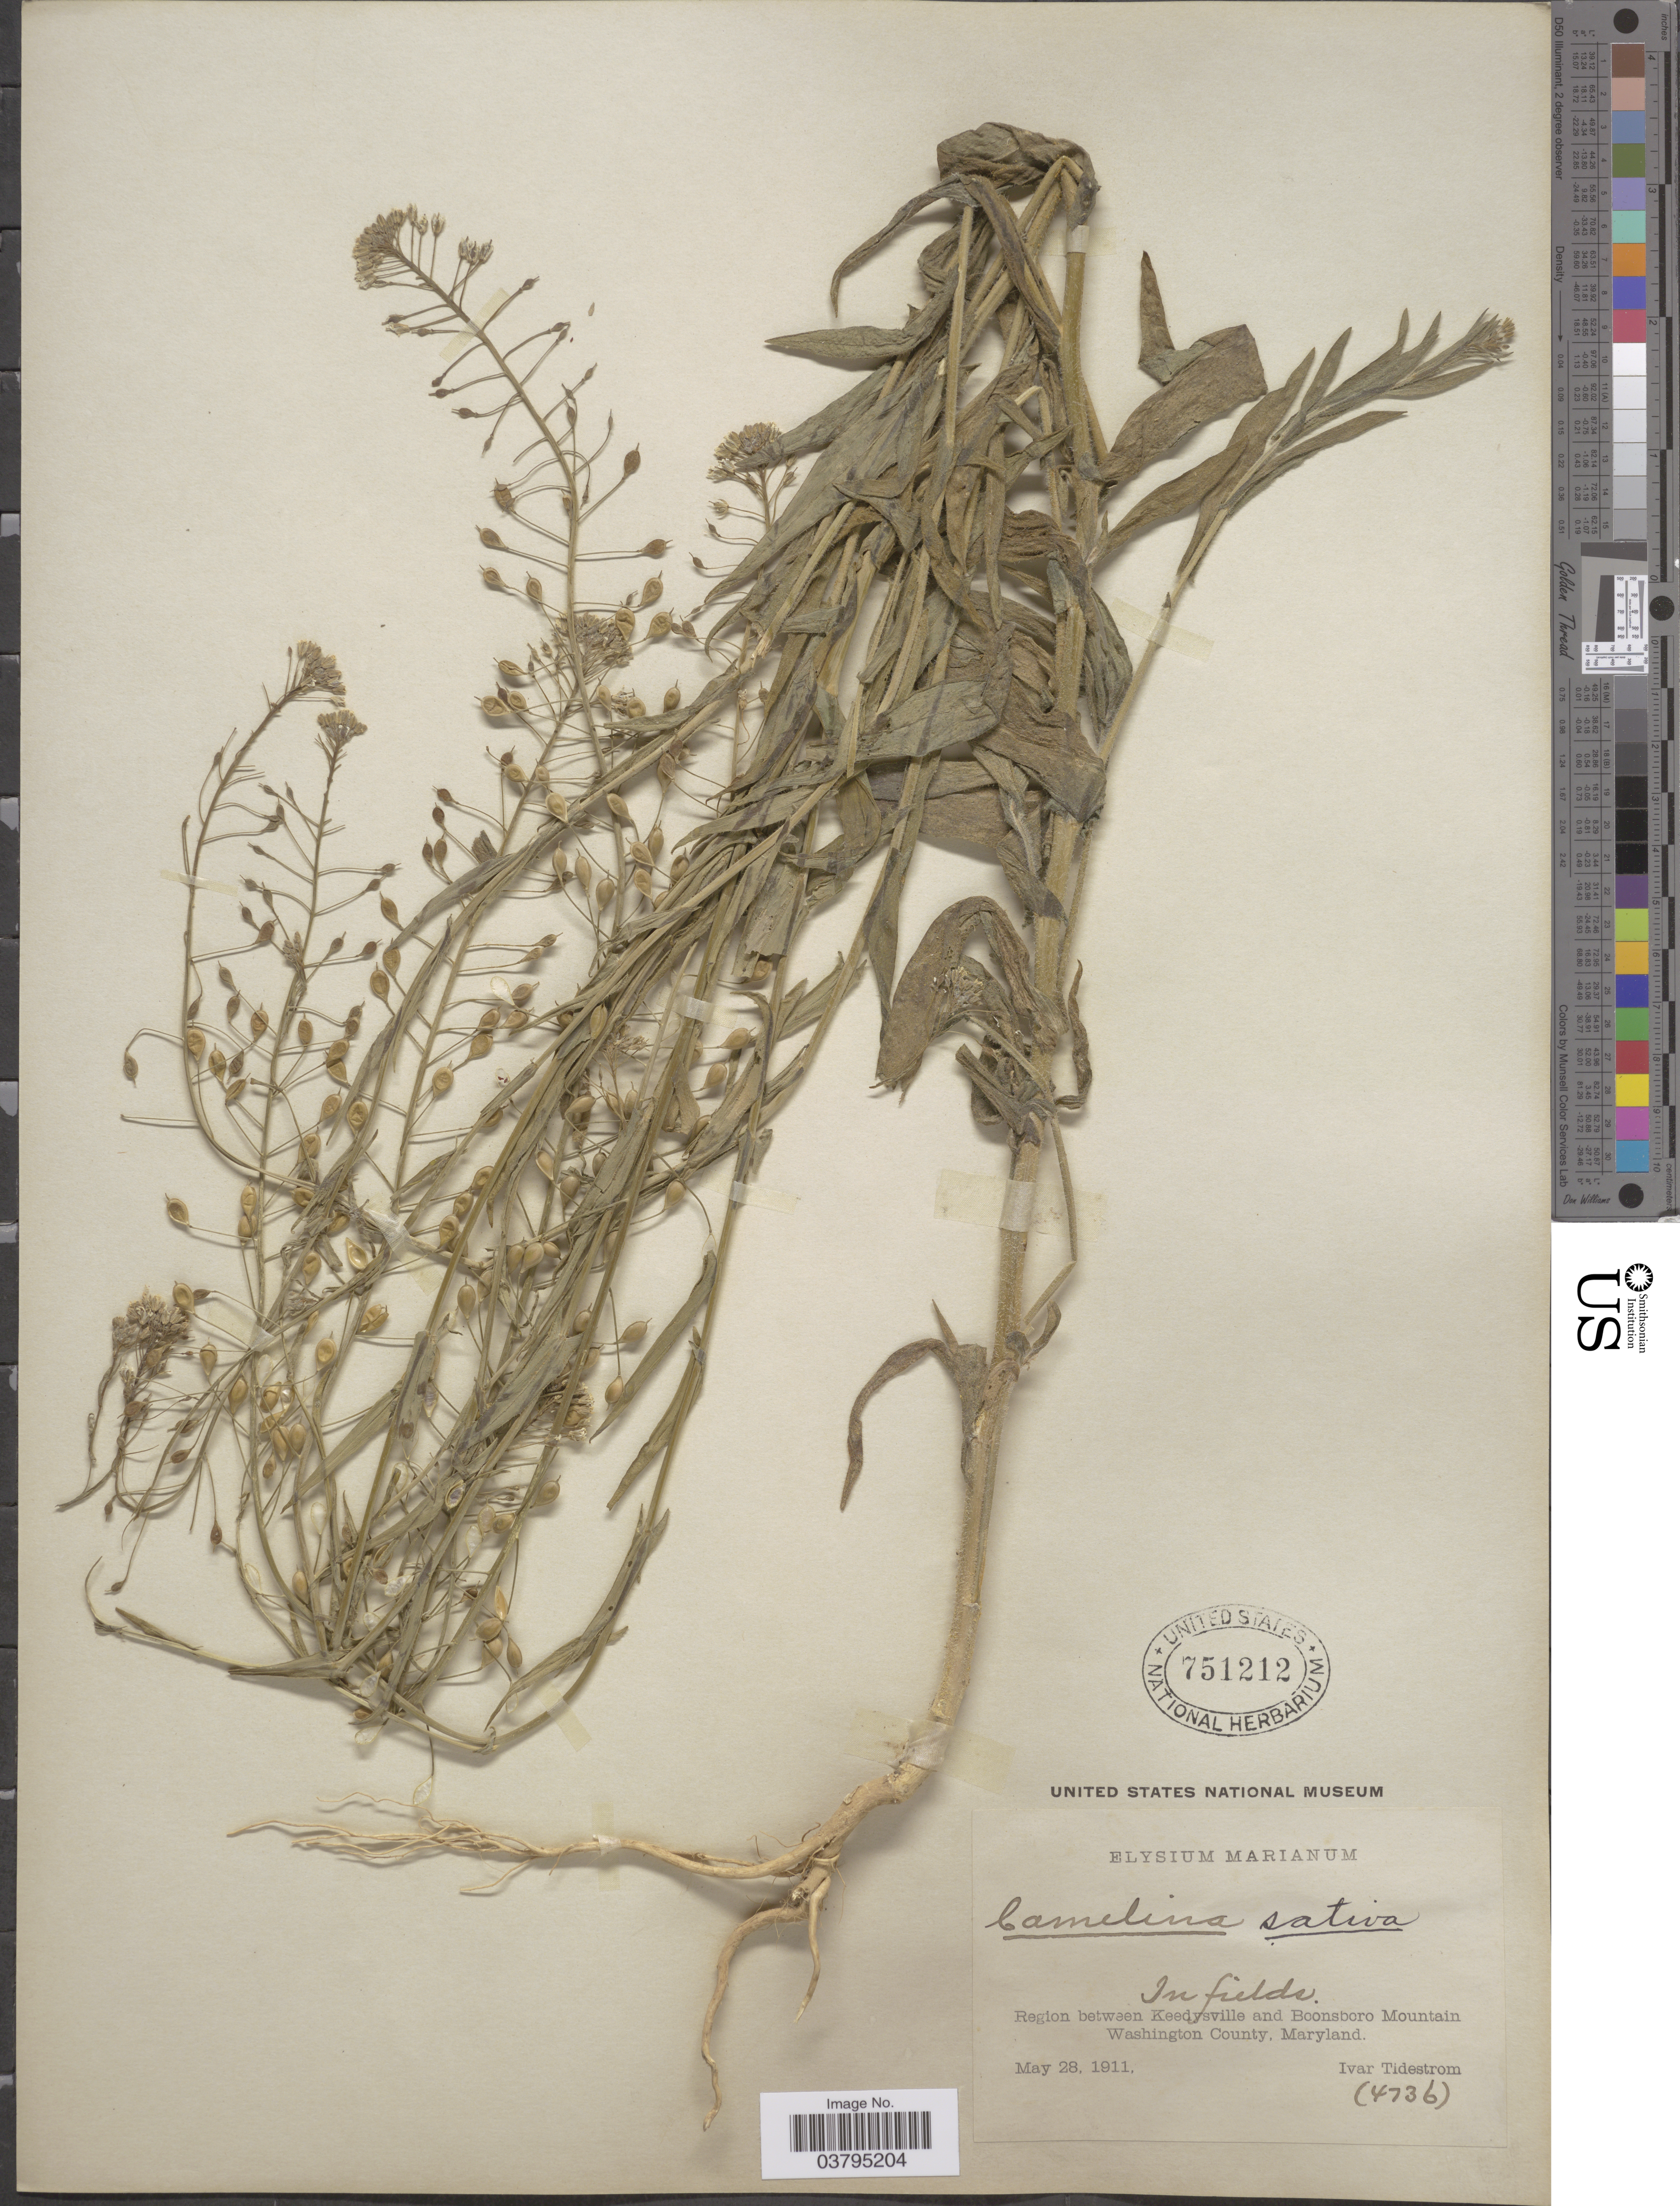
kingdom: Plantae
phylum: Tracheophyta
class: Magnoliopsida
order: Brassicales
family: Brassicaceae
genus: Camelina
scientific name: Camelina microcarpa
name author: DC.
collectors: I. F. Tidestrom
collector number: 4736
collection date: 1911-05-28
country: United States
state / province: Maryland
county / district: Washington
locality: Region between Keedysville and Boonsboro Mountain, Washington County.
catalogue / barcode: US 751212